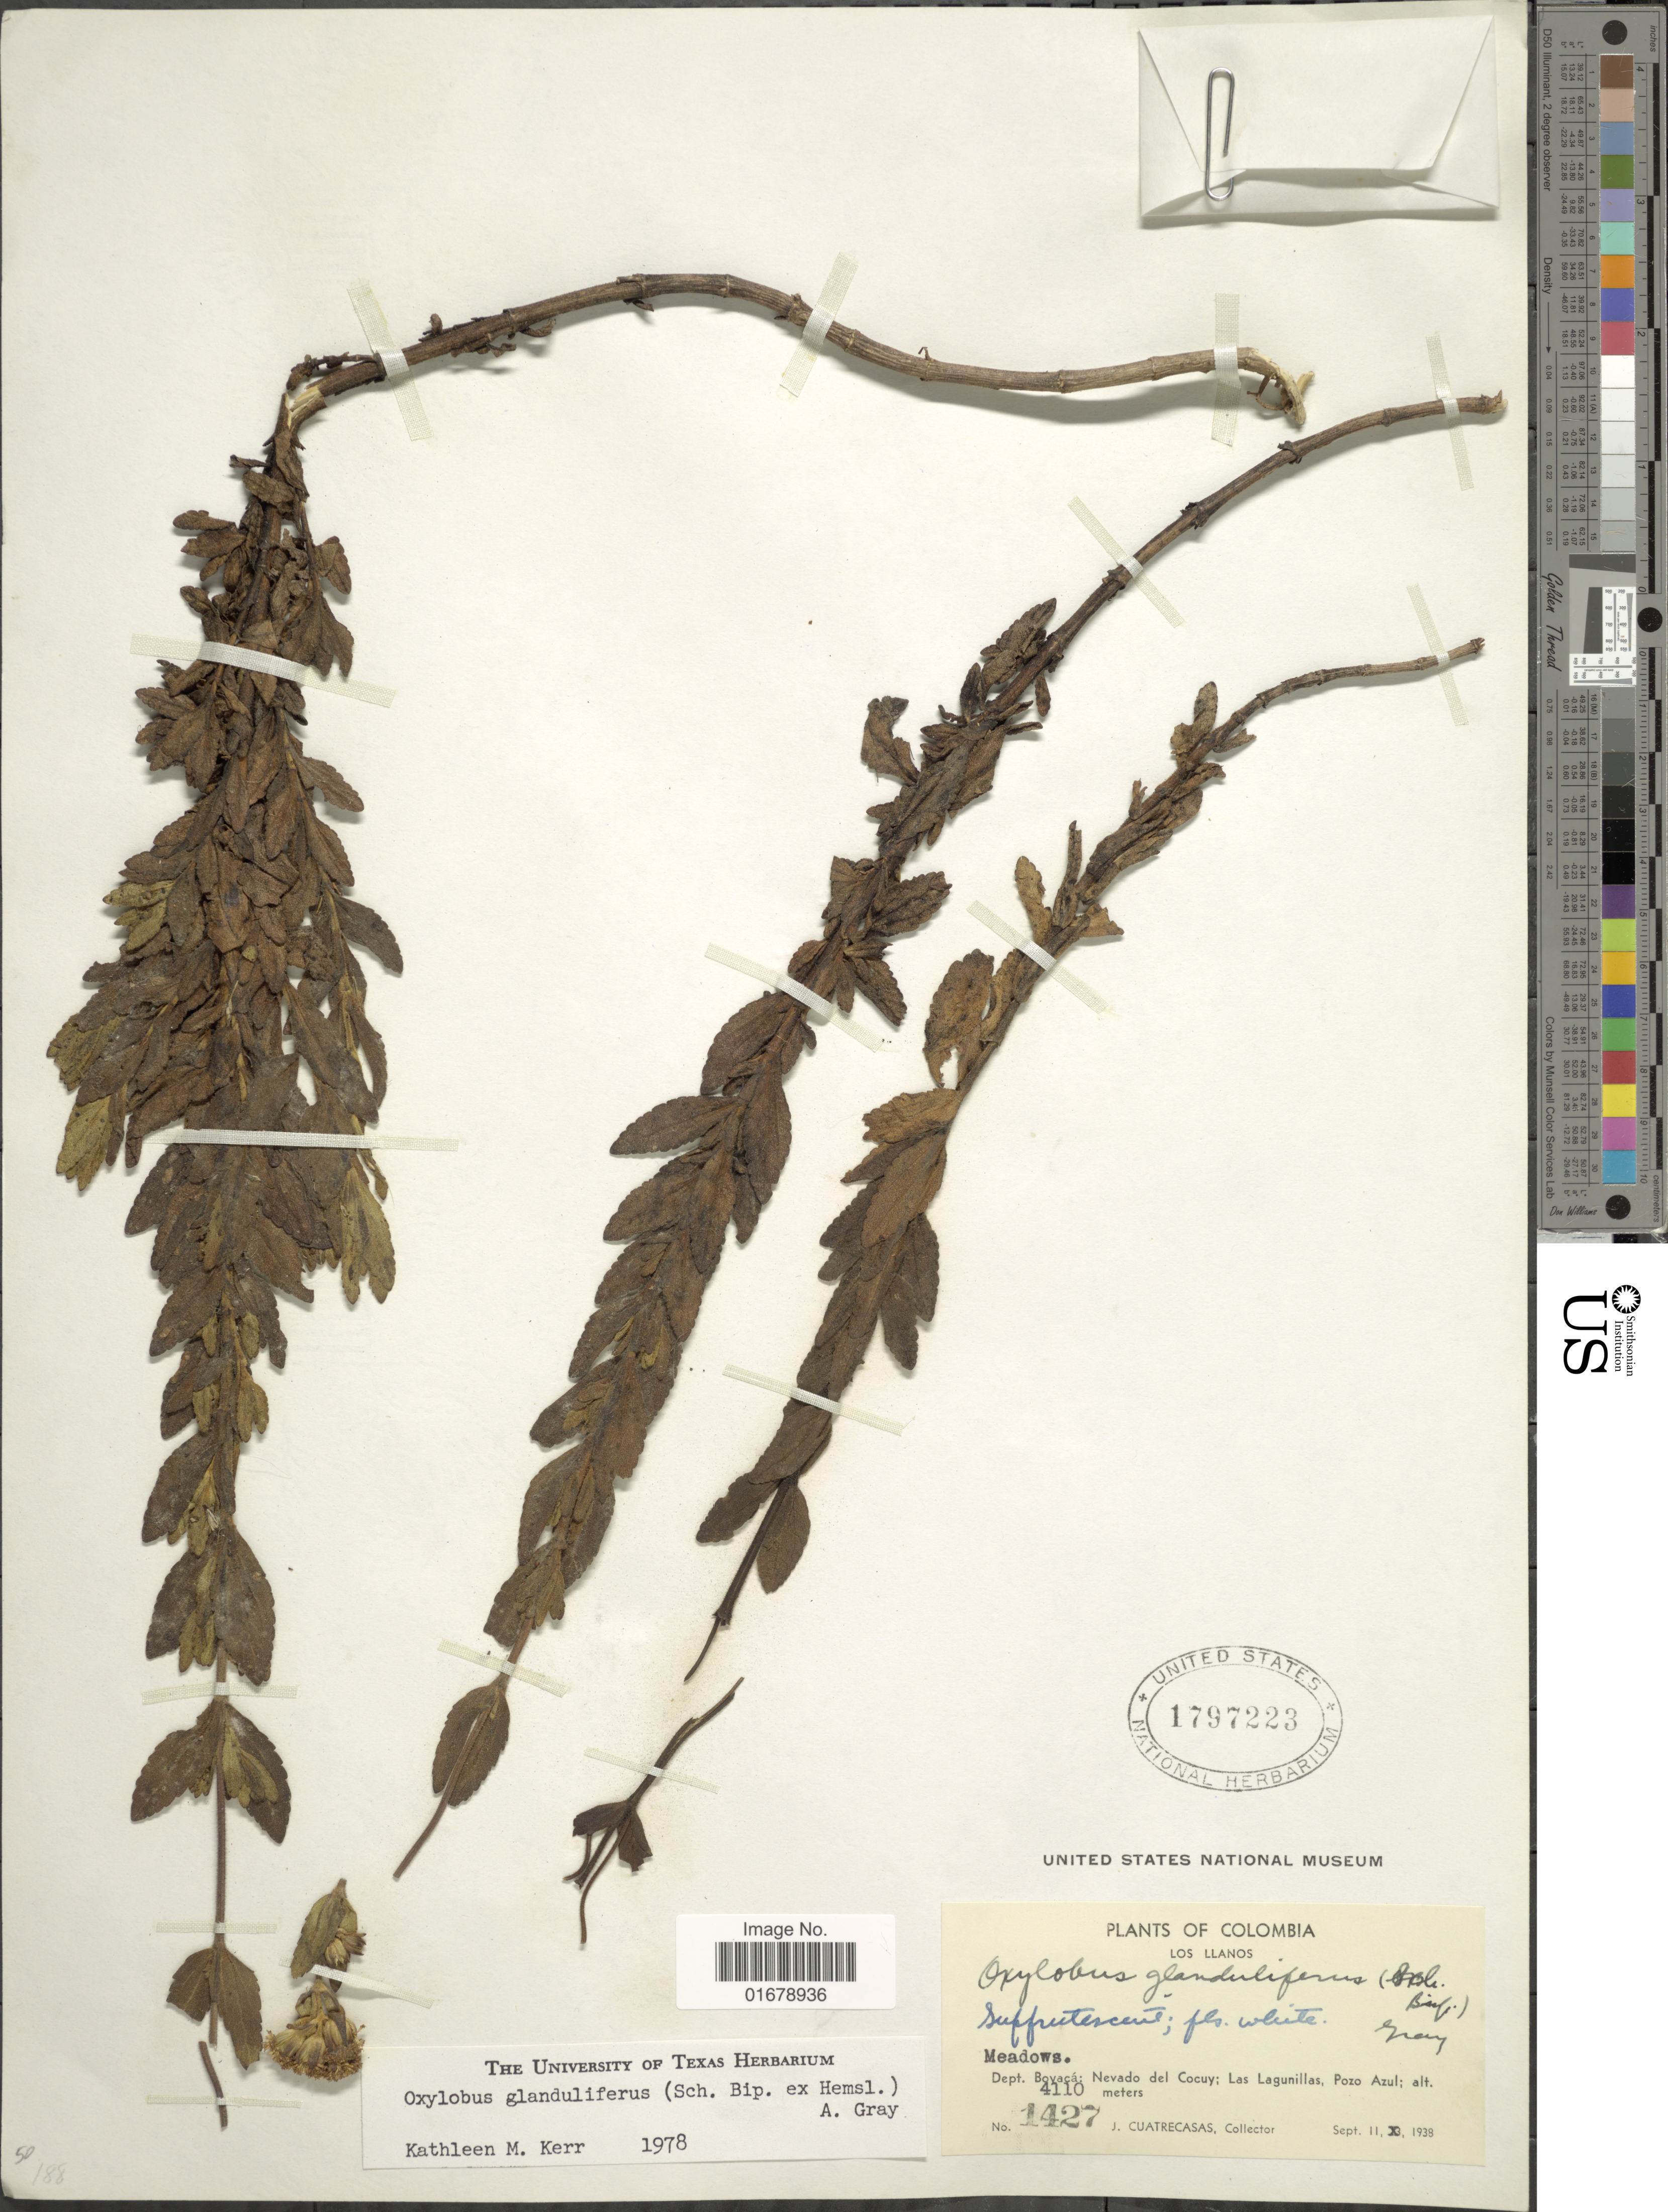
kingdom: Plantae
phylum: Tracheophyta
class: Magnoliopsida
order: Asterales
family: Asteraceae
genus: Oxylobus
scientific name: Oxylobus glanduliferus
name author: (Sch. Bip.) A. Gray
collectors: J. Cuatrecasas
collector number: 1427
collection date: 1938-10-11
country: Colombia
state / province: Boyacá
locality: Colombia. Los Llanos. Dept. Boyacá: Nevado del Cocuy; Las Lagunillas, Pozo Azul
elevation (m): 4110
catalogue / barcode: US 1797223